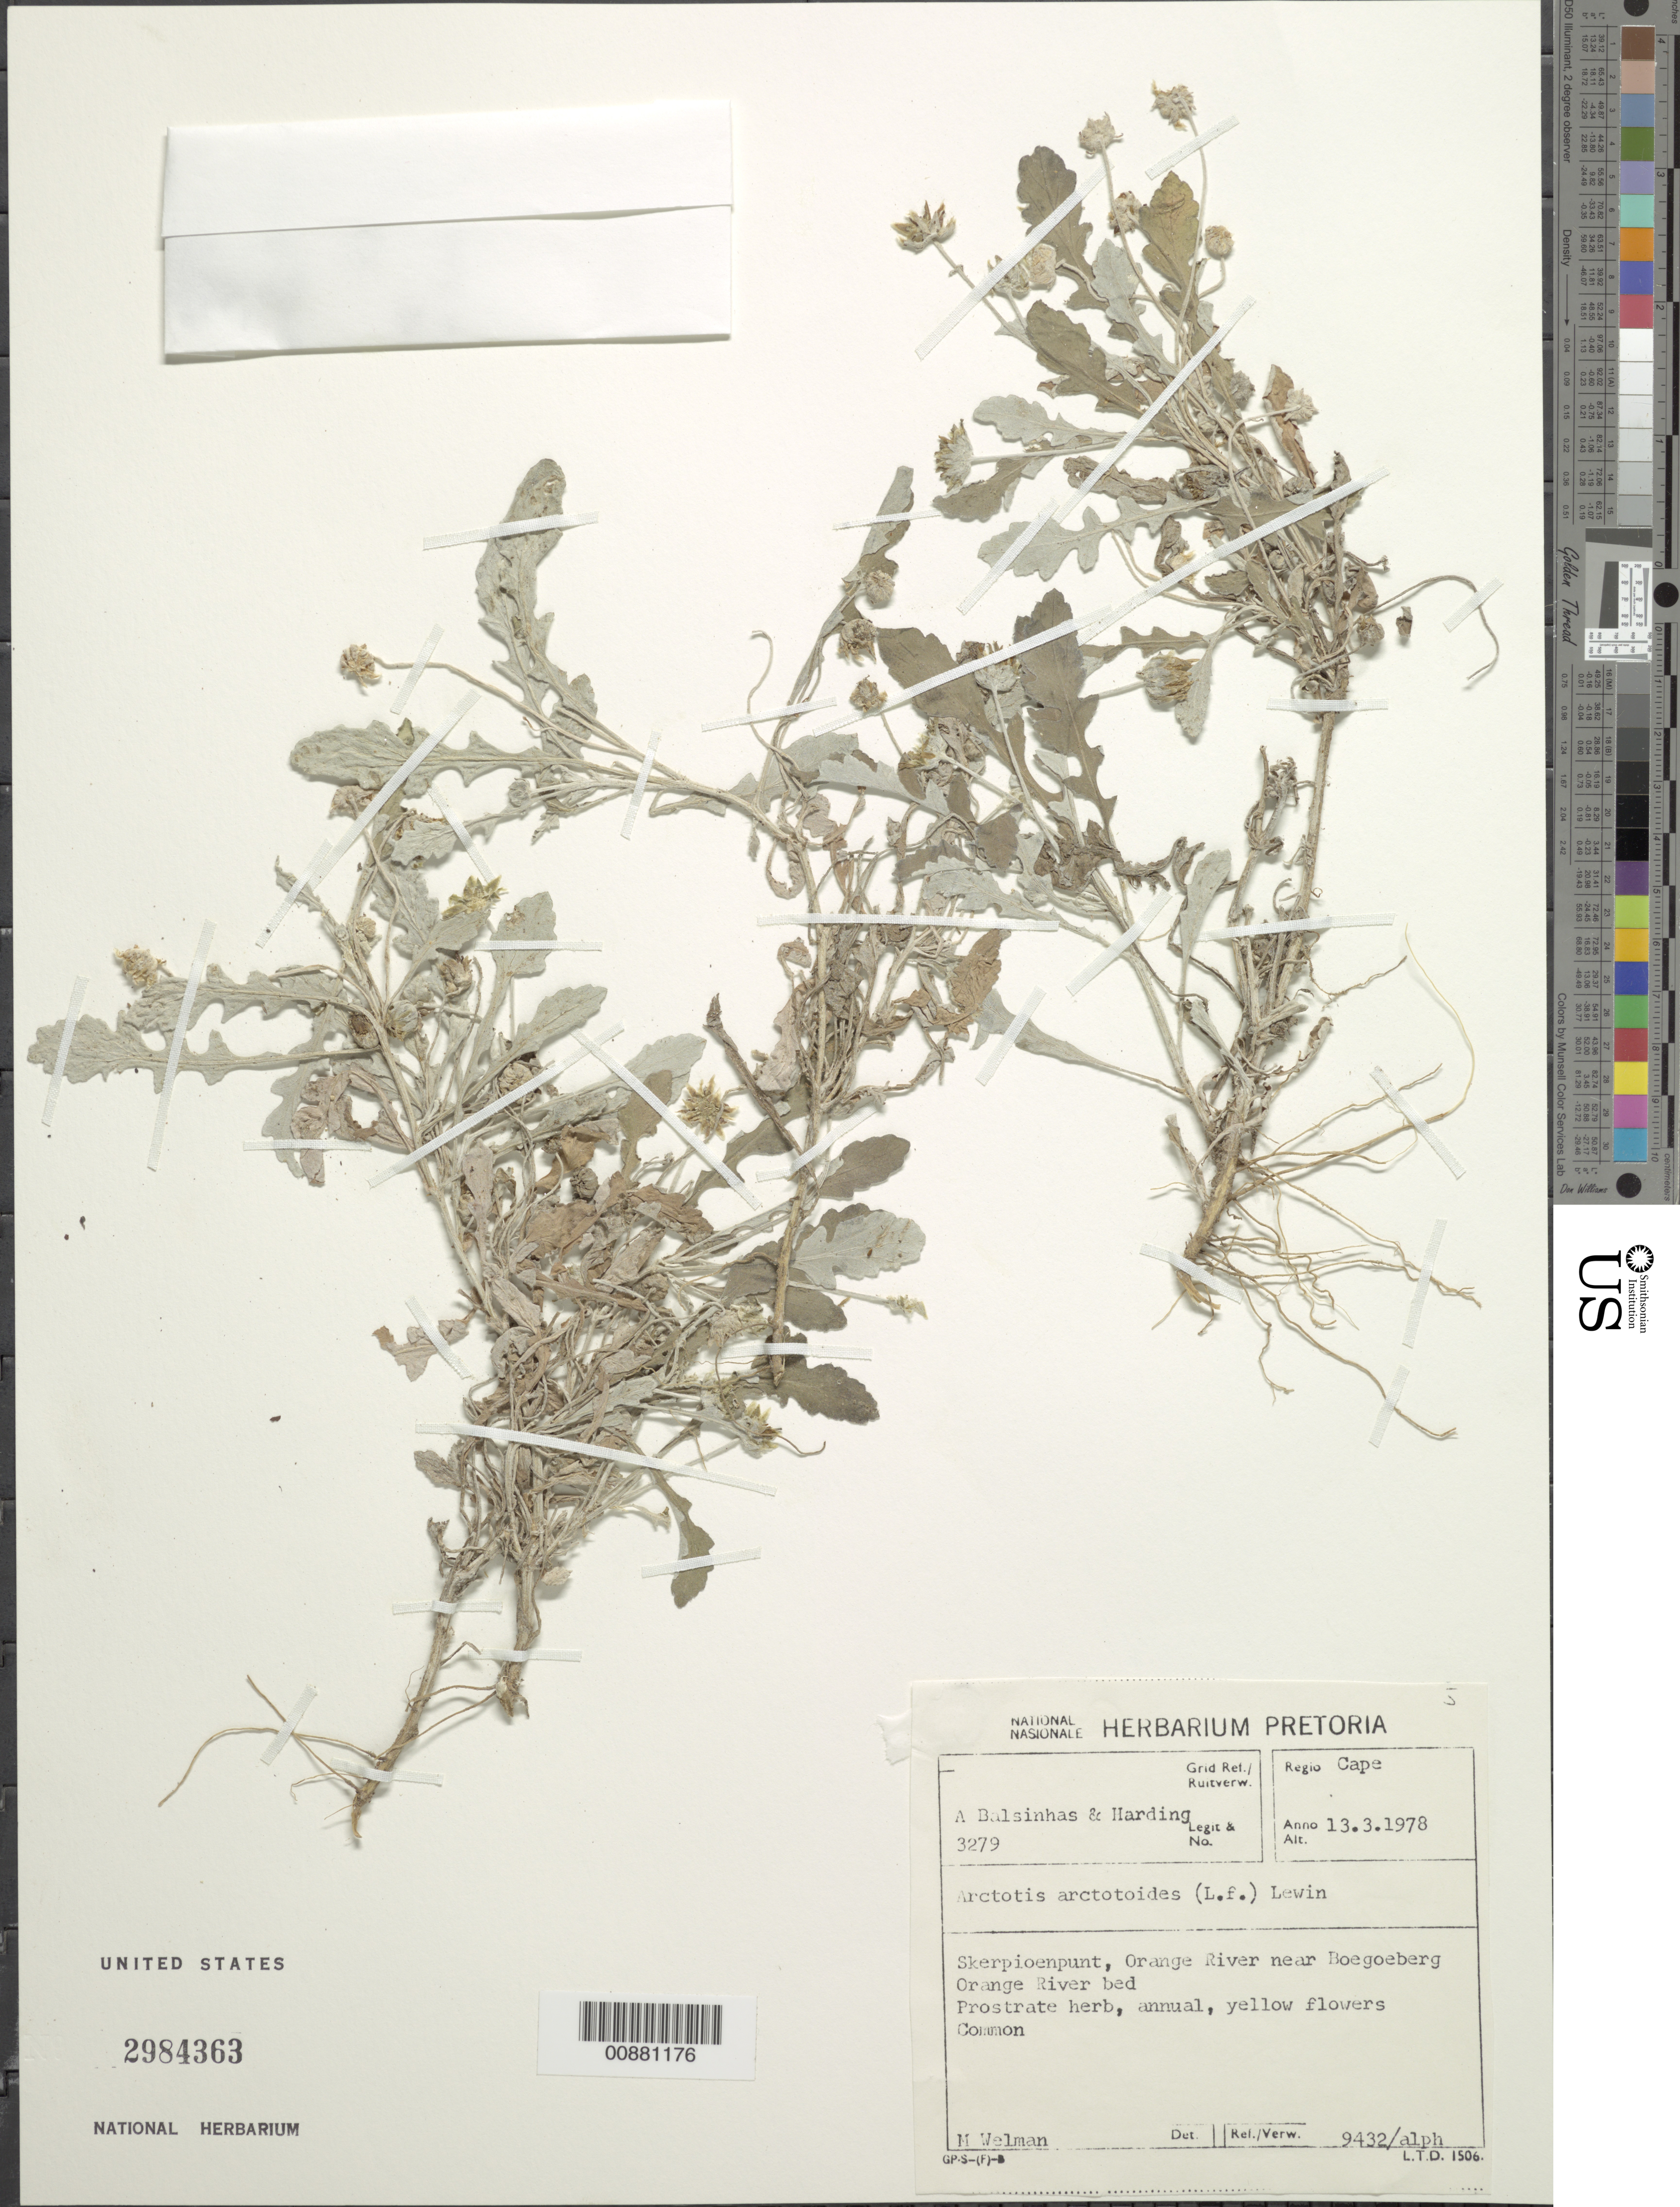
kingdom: Plantae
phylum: Tracheophyta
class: Magnoliopsida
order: Asterales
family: Asteraceae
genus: Arctotis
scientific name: Arctotis arctotoides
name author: (L. f.) O. Hoffm.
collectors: A. A. Balsinhas & -. Harding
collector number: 3279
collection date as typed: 13 March 1978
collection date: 1978-03-13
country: South Africa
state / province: Northern Cape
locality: Skerpioenpunt, Orange River near Boegoeberg, Orange River bed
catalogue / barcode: US 2984363